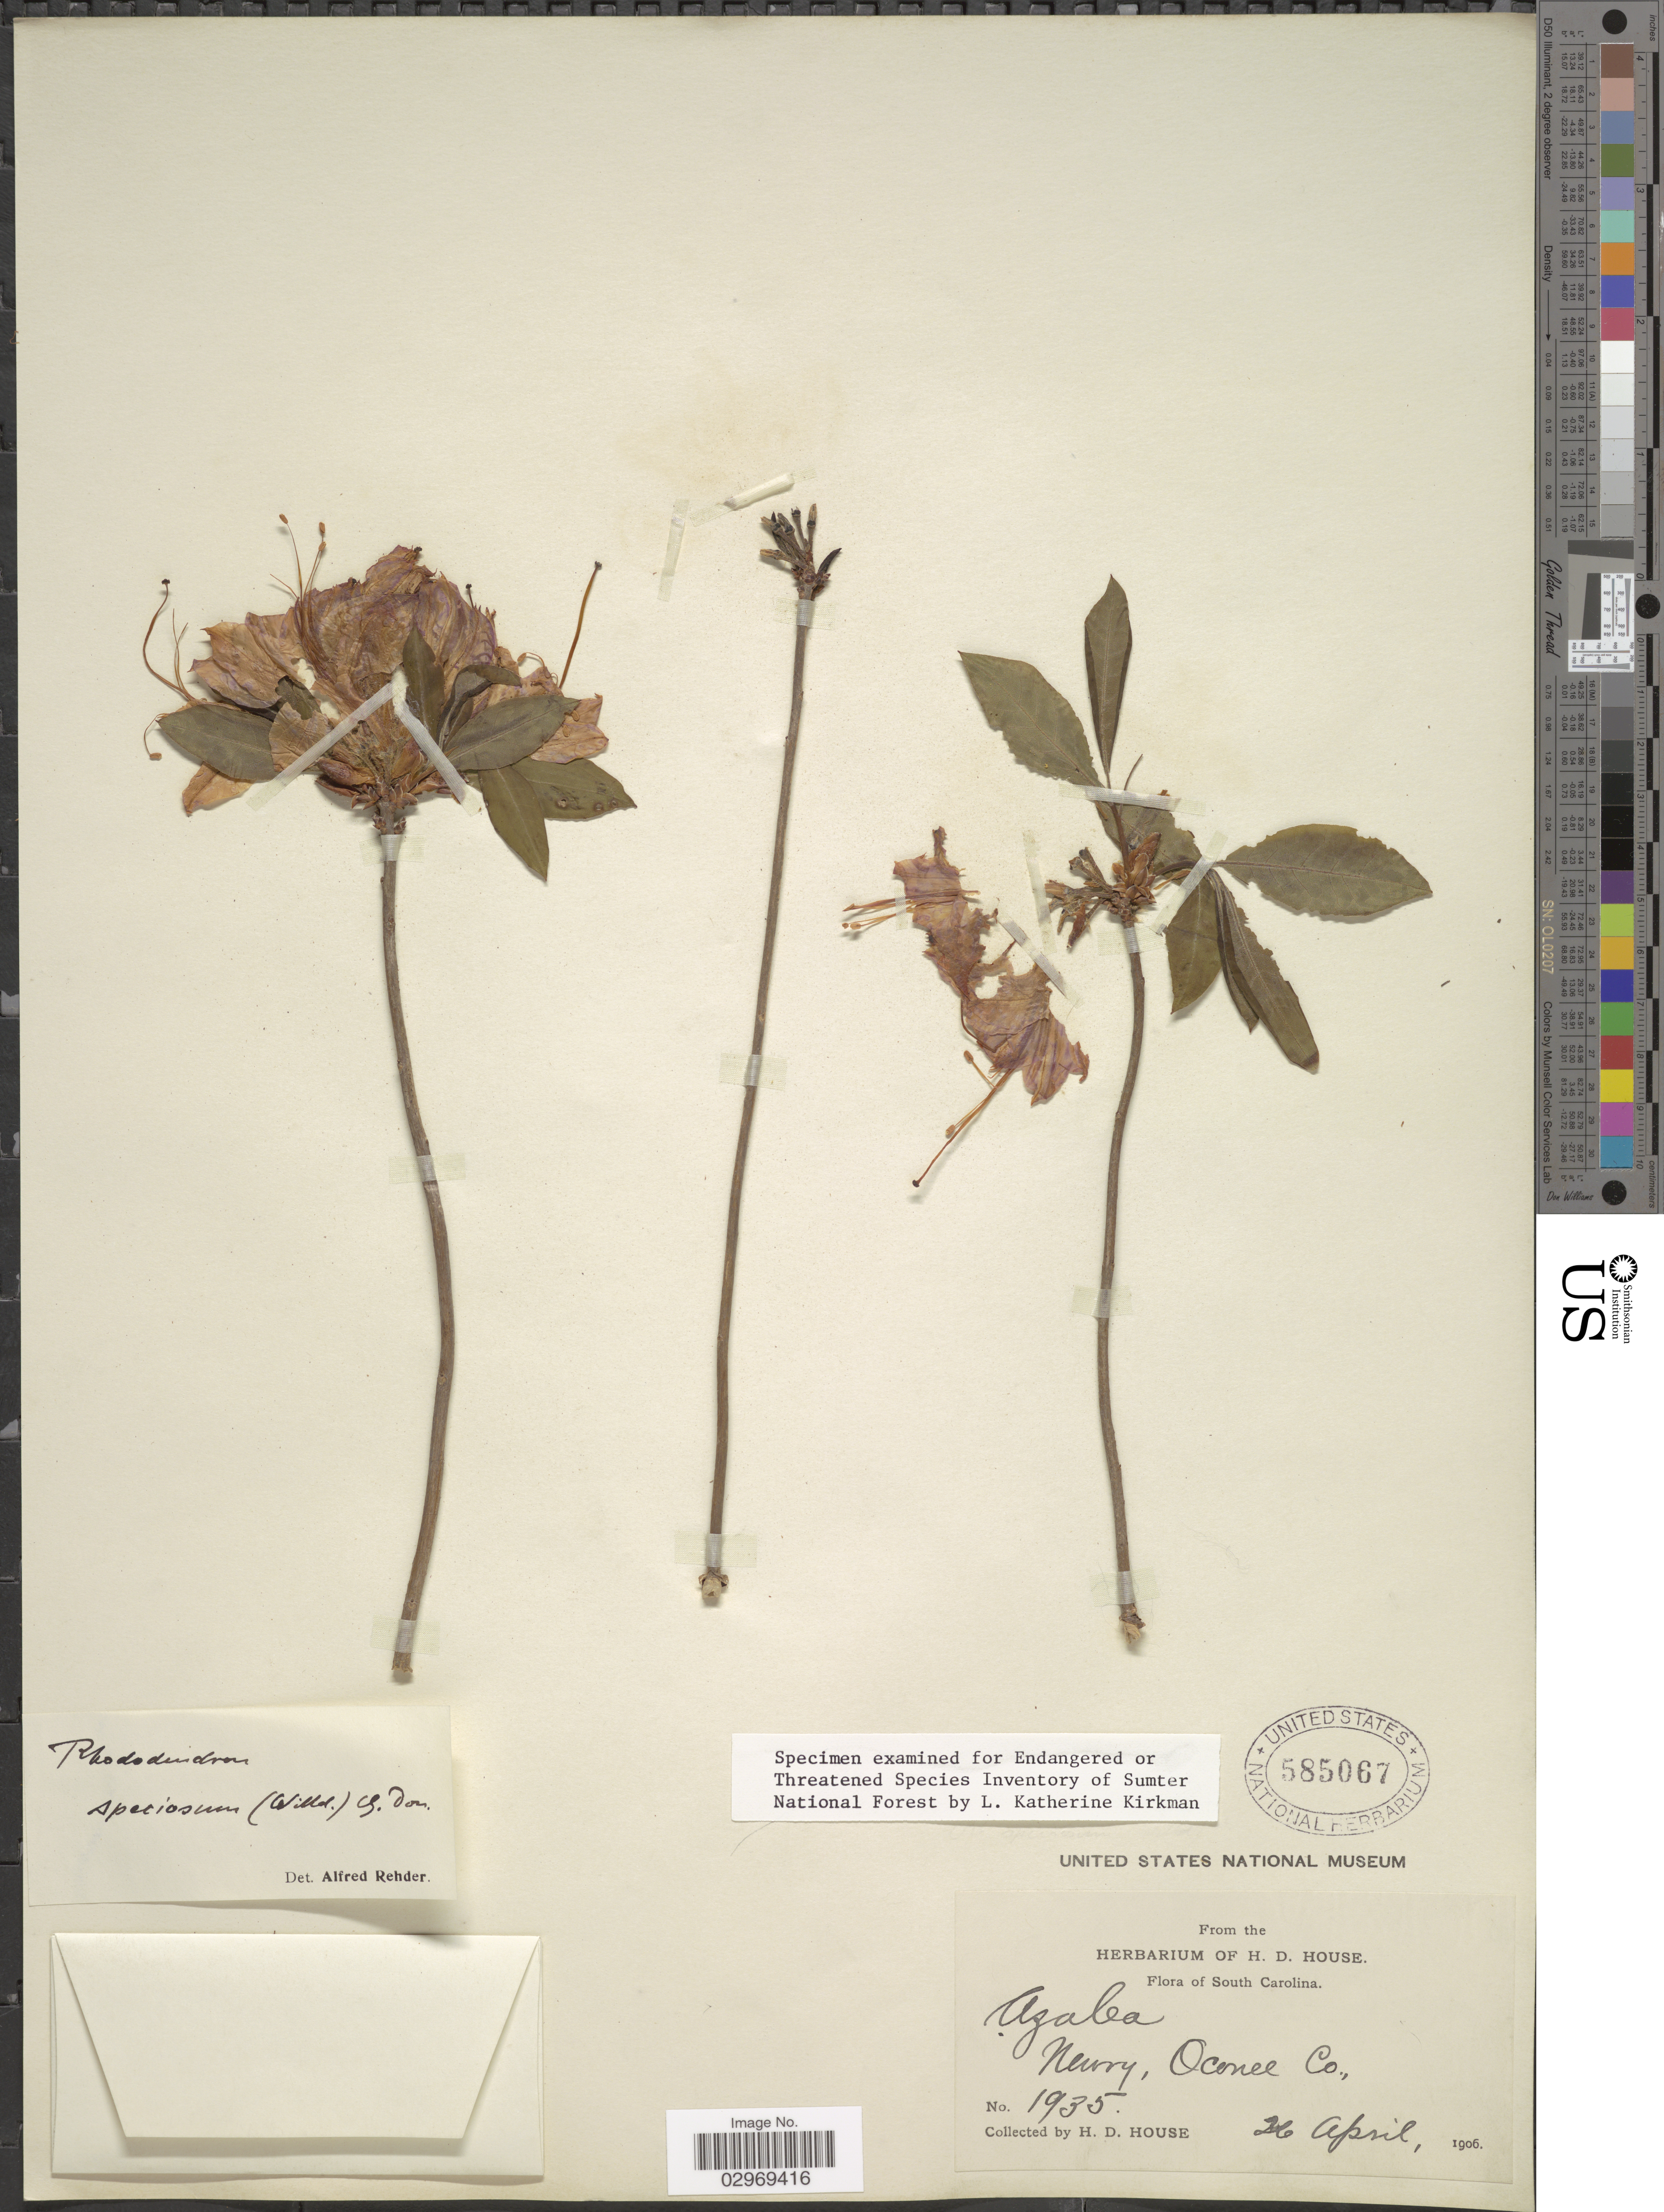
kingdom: Plantae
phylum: Tracheophyta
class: Magnoliopsida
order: Ericales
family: Ericaceae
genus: Rhododendron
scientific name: Rhododendron speciosum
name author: (Willd.) G. Don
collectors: H. D. House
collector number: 1935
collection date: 1906-04-26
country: United States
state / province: South Carolina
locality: Newry, Oconee Co.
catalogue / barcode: US 585067